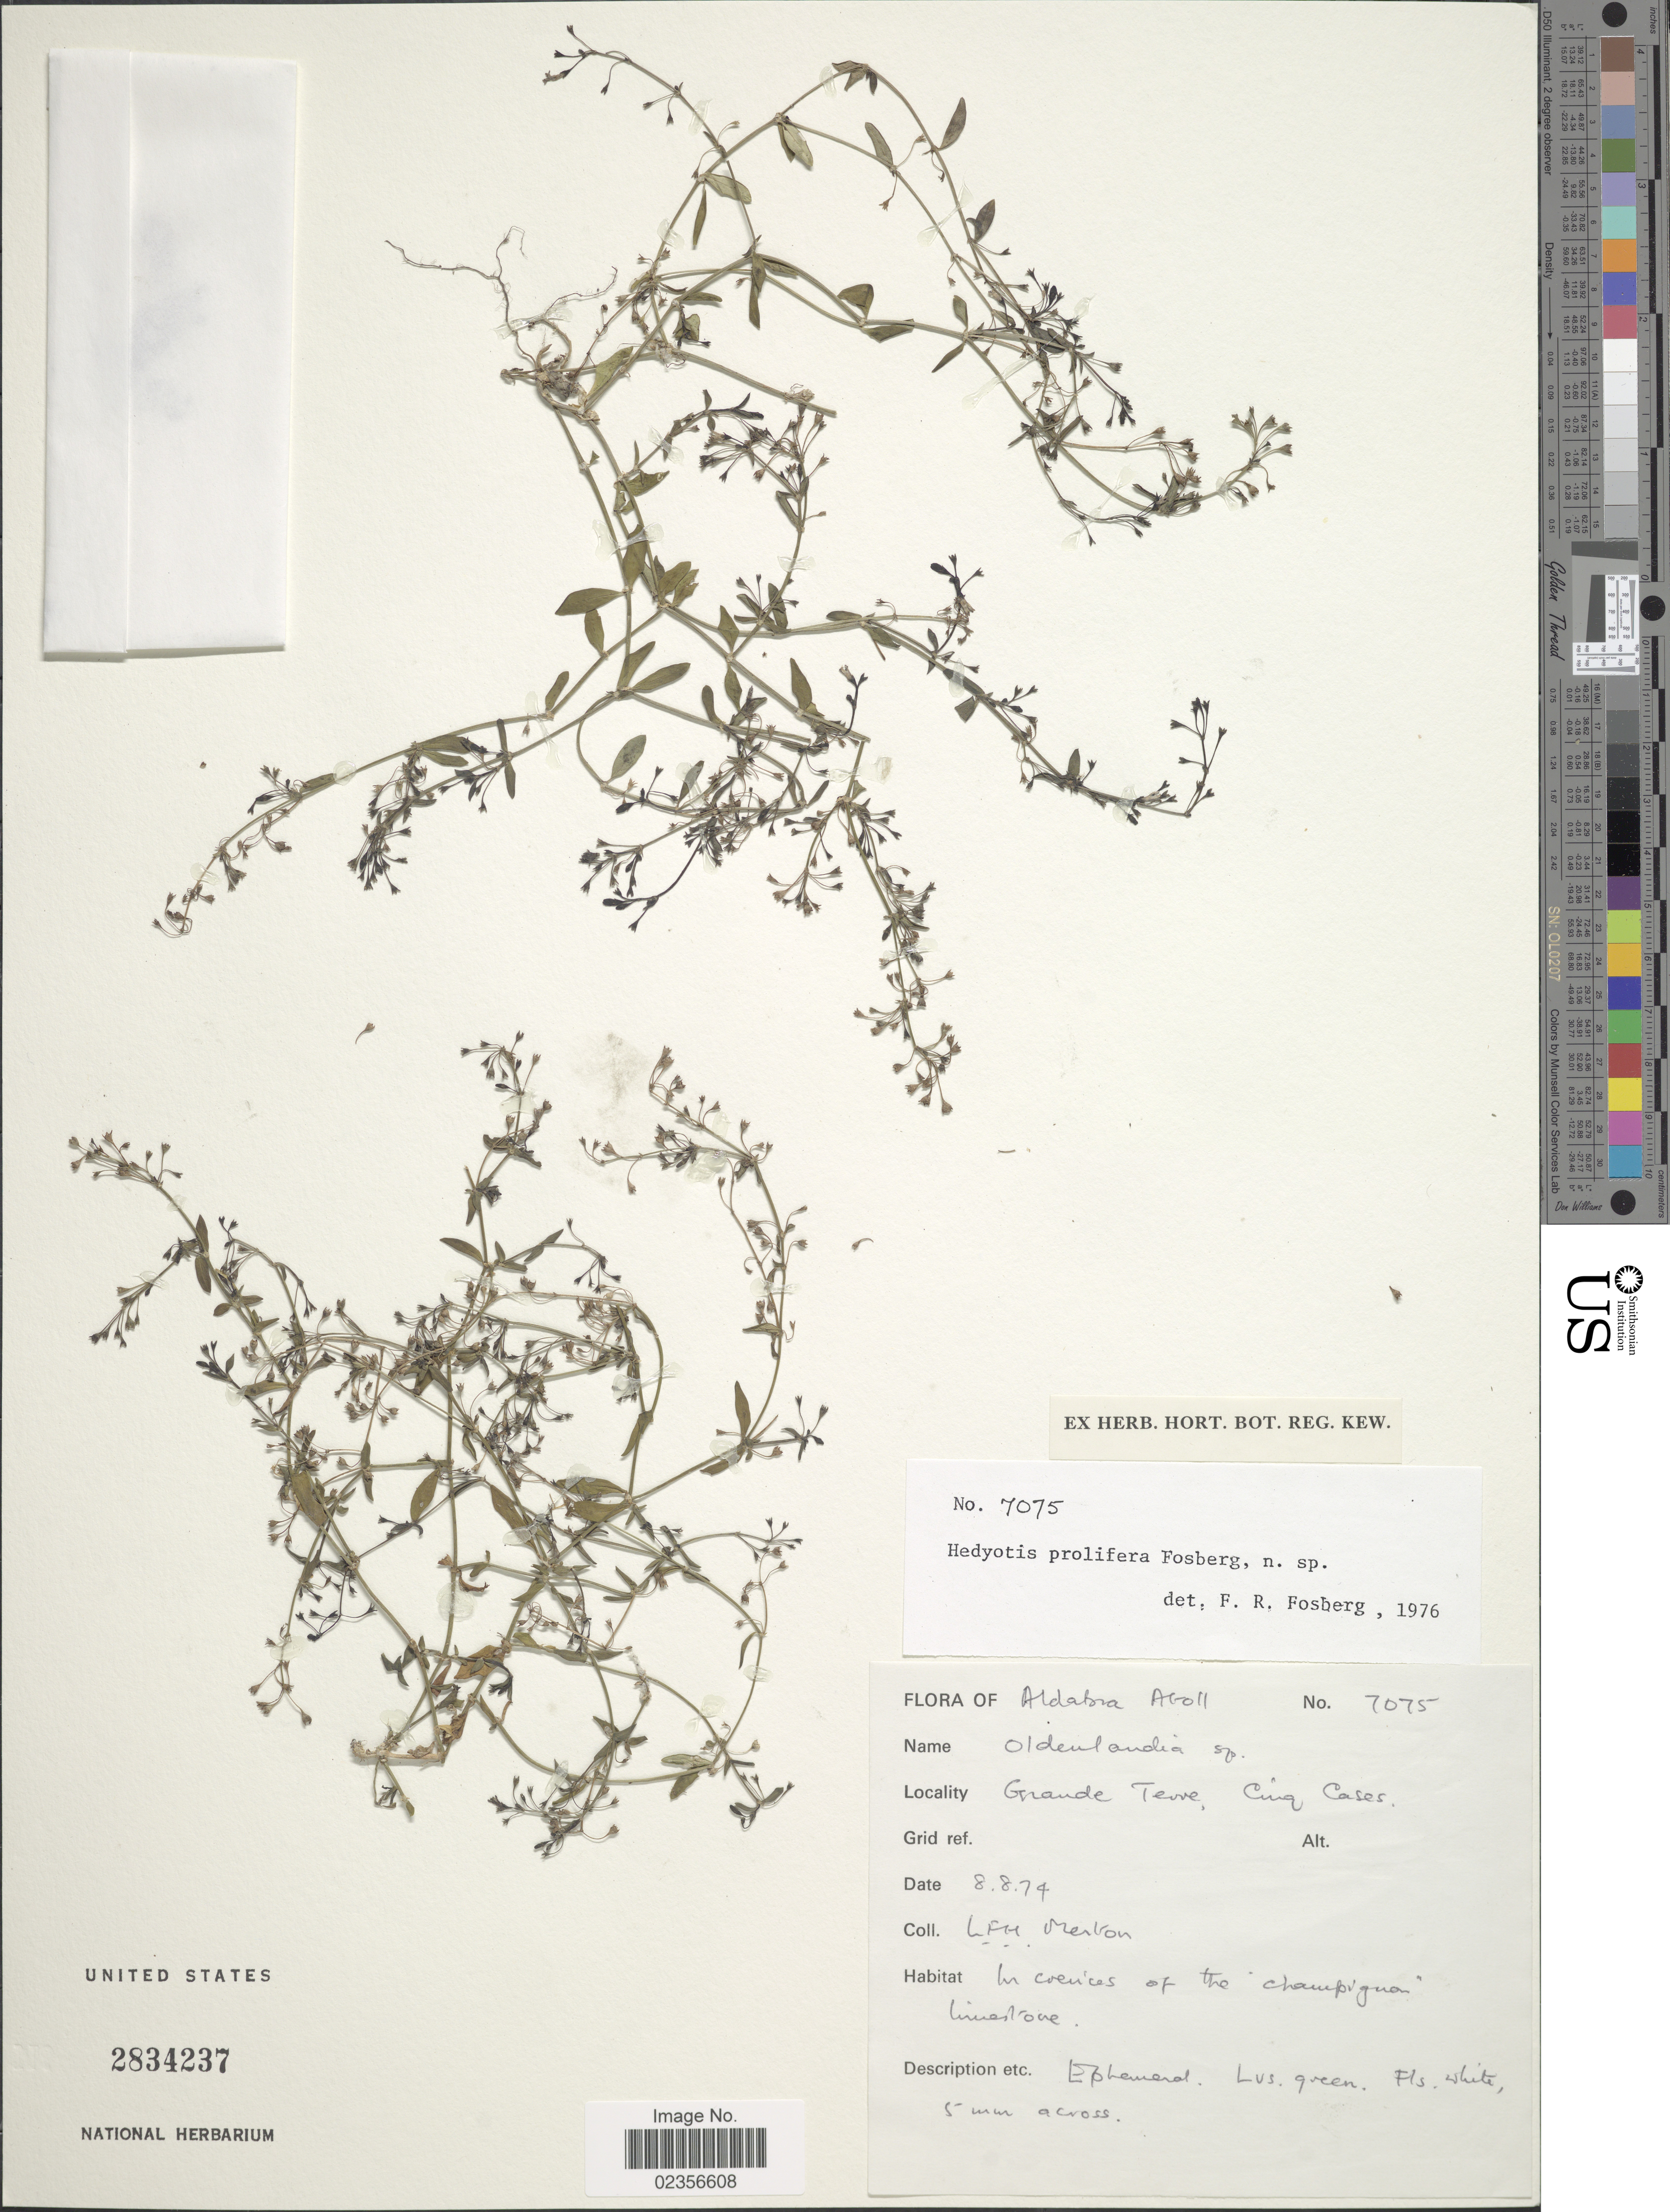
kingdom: Plantae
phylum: Tracheophyta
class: Magnoliopsida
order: Gentianales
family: Rubiaceae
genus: Hedyotis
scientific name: Hedyotis prolifera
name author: Fosberg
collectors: L. Merton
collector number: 7075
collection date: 1974-08-08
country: Seychelles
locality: Aldabra Atoll: Grande Terre, Cinq Cases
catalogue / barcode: US 2834237